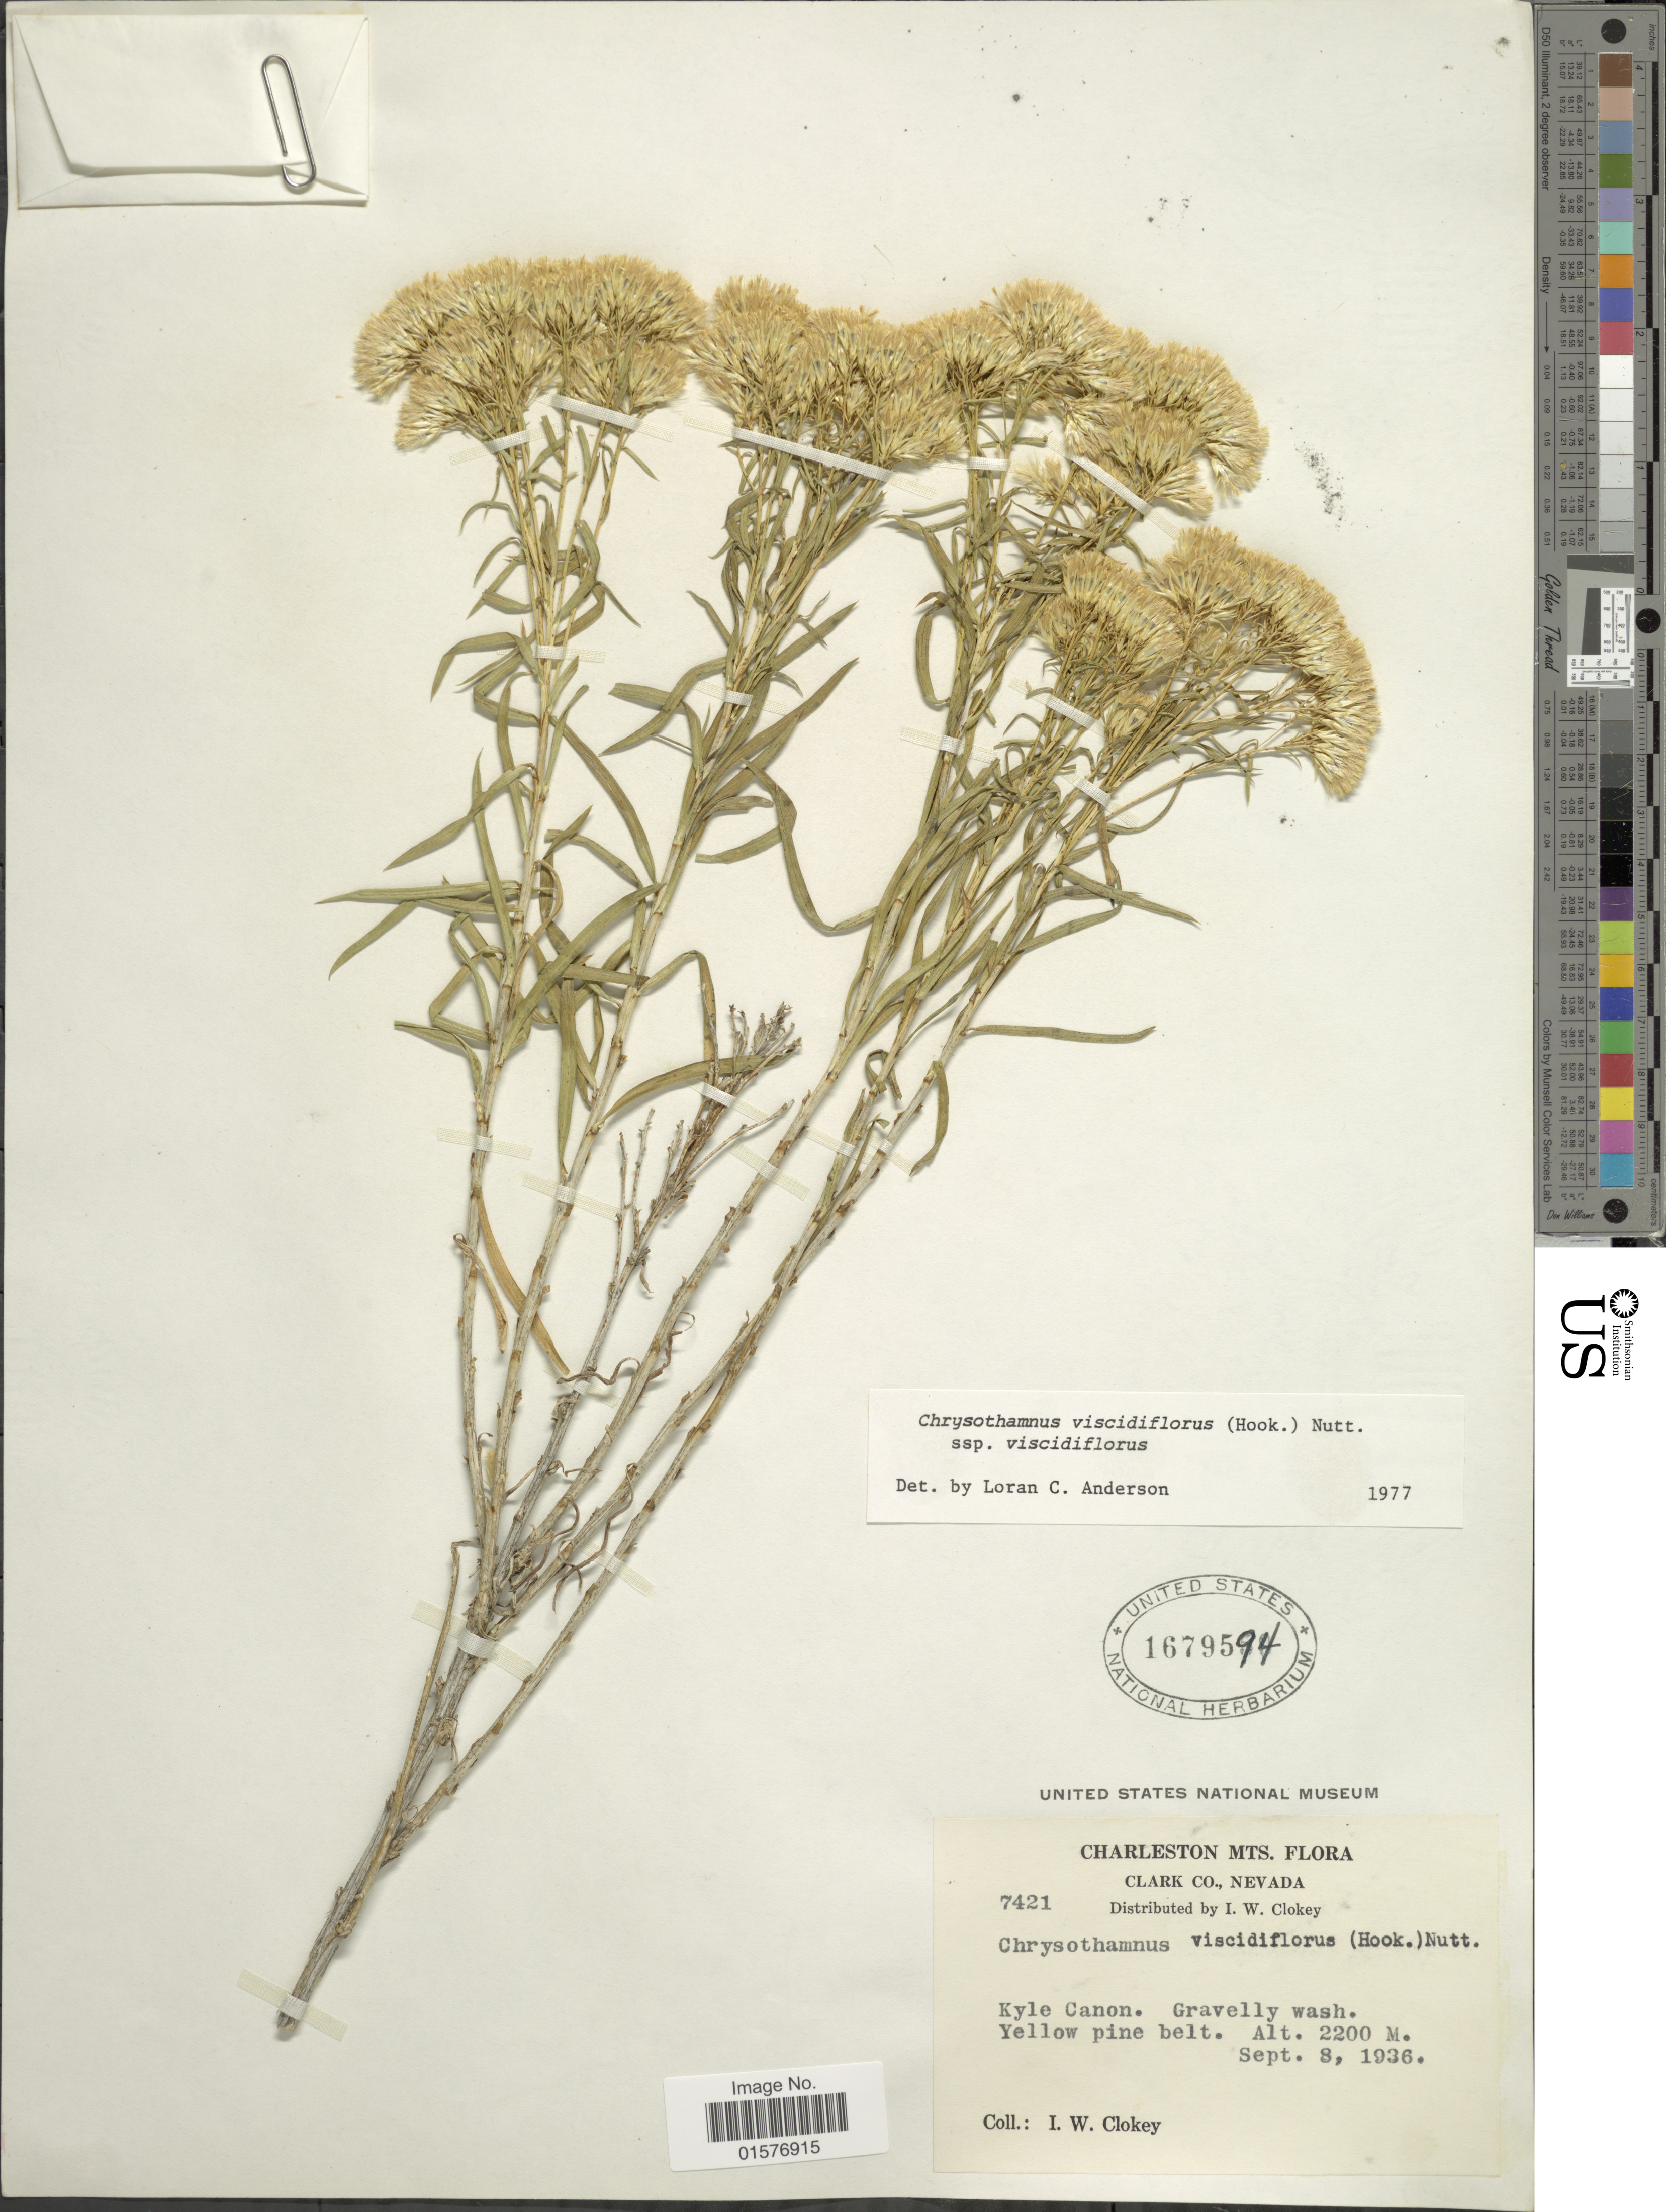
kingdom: Plantae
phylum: Tracheophyta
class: Magnoliopsida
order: Asterales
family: Asteraceae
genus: Chrysothamnus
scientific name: Chrysothamnus viscidiflorus subsp. viscidiflorus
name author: (Hook.) Nutt.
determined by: Urbatsch, Lowell E., Curator (LSU), Louisiana State University (UNITED STATES)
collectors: I. W. Clokey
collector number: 7421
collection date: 1936-09-08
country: United States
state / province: Nevada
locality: Clark Co., Nevada, Kyle Canon, Gravelly wash, Yellow pine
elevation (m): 2200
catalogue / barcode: US 1679594